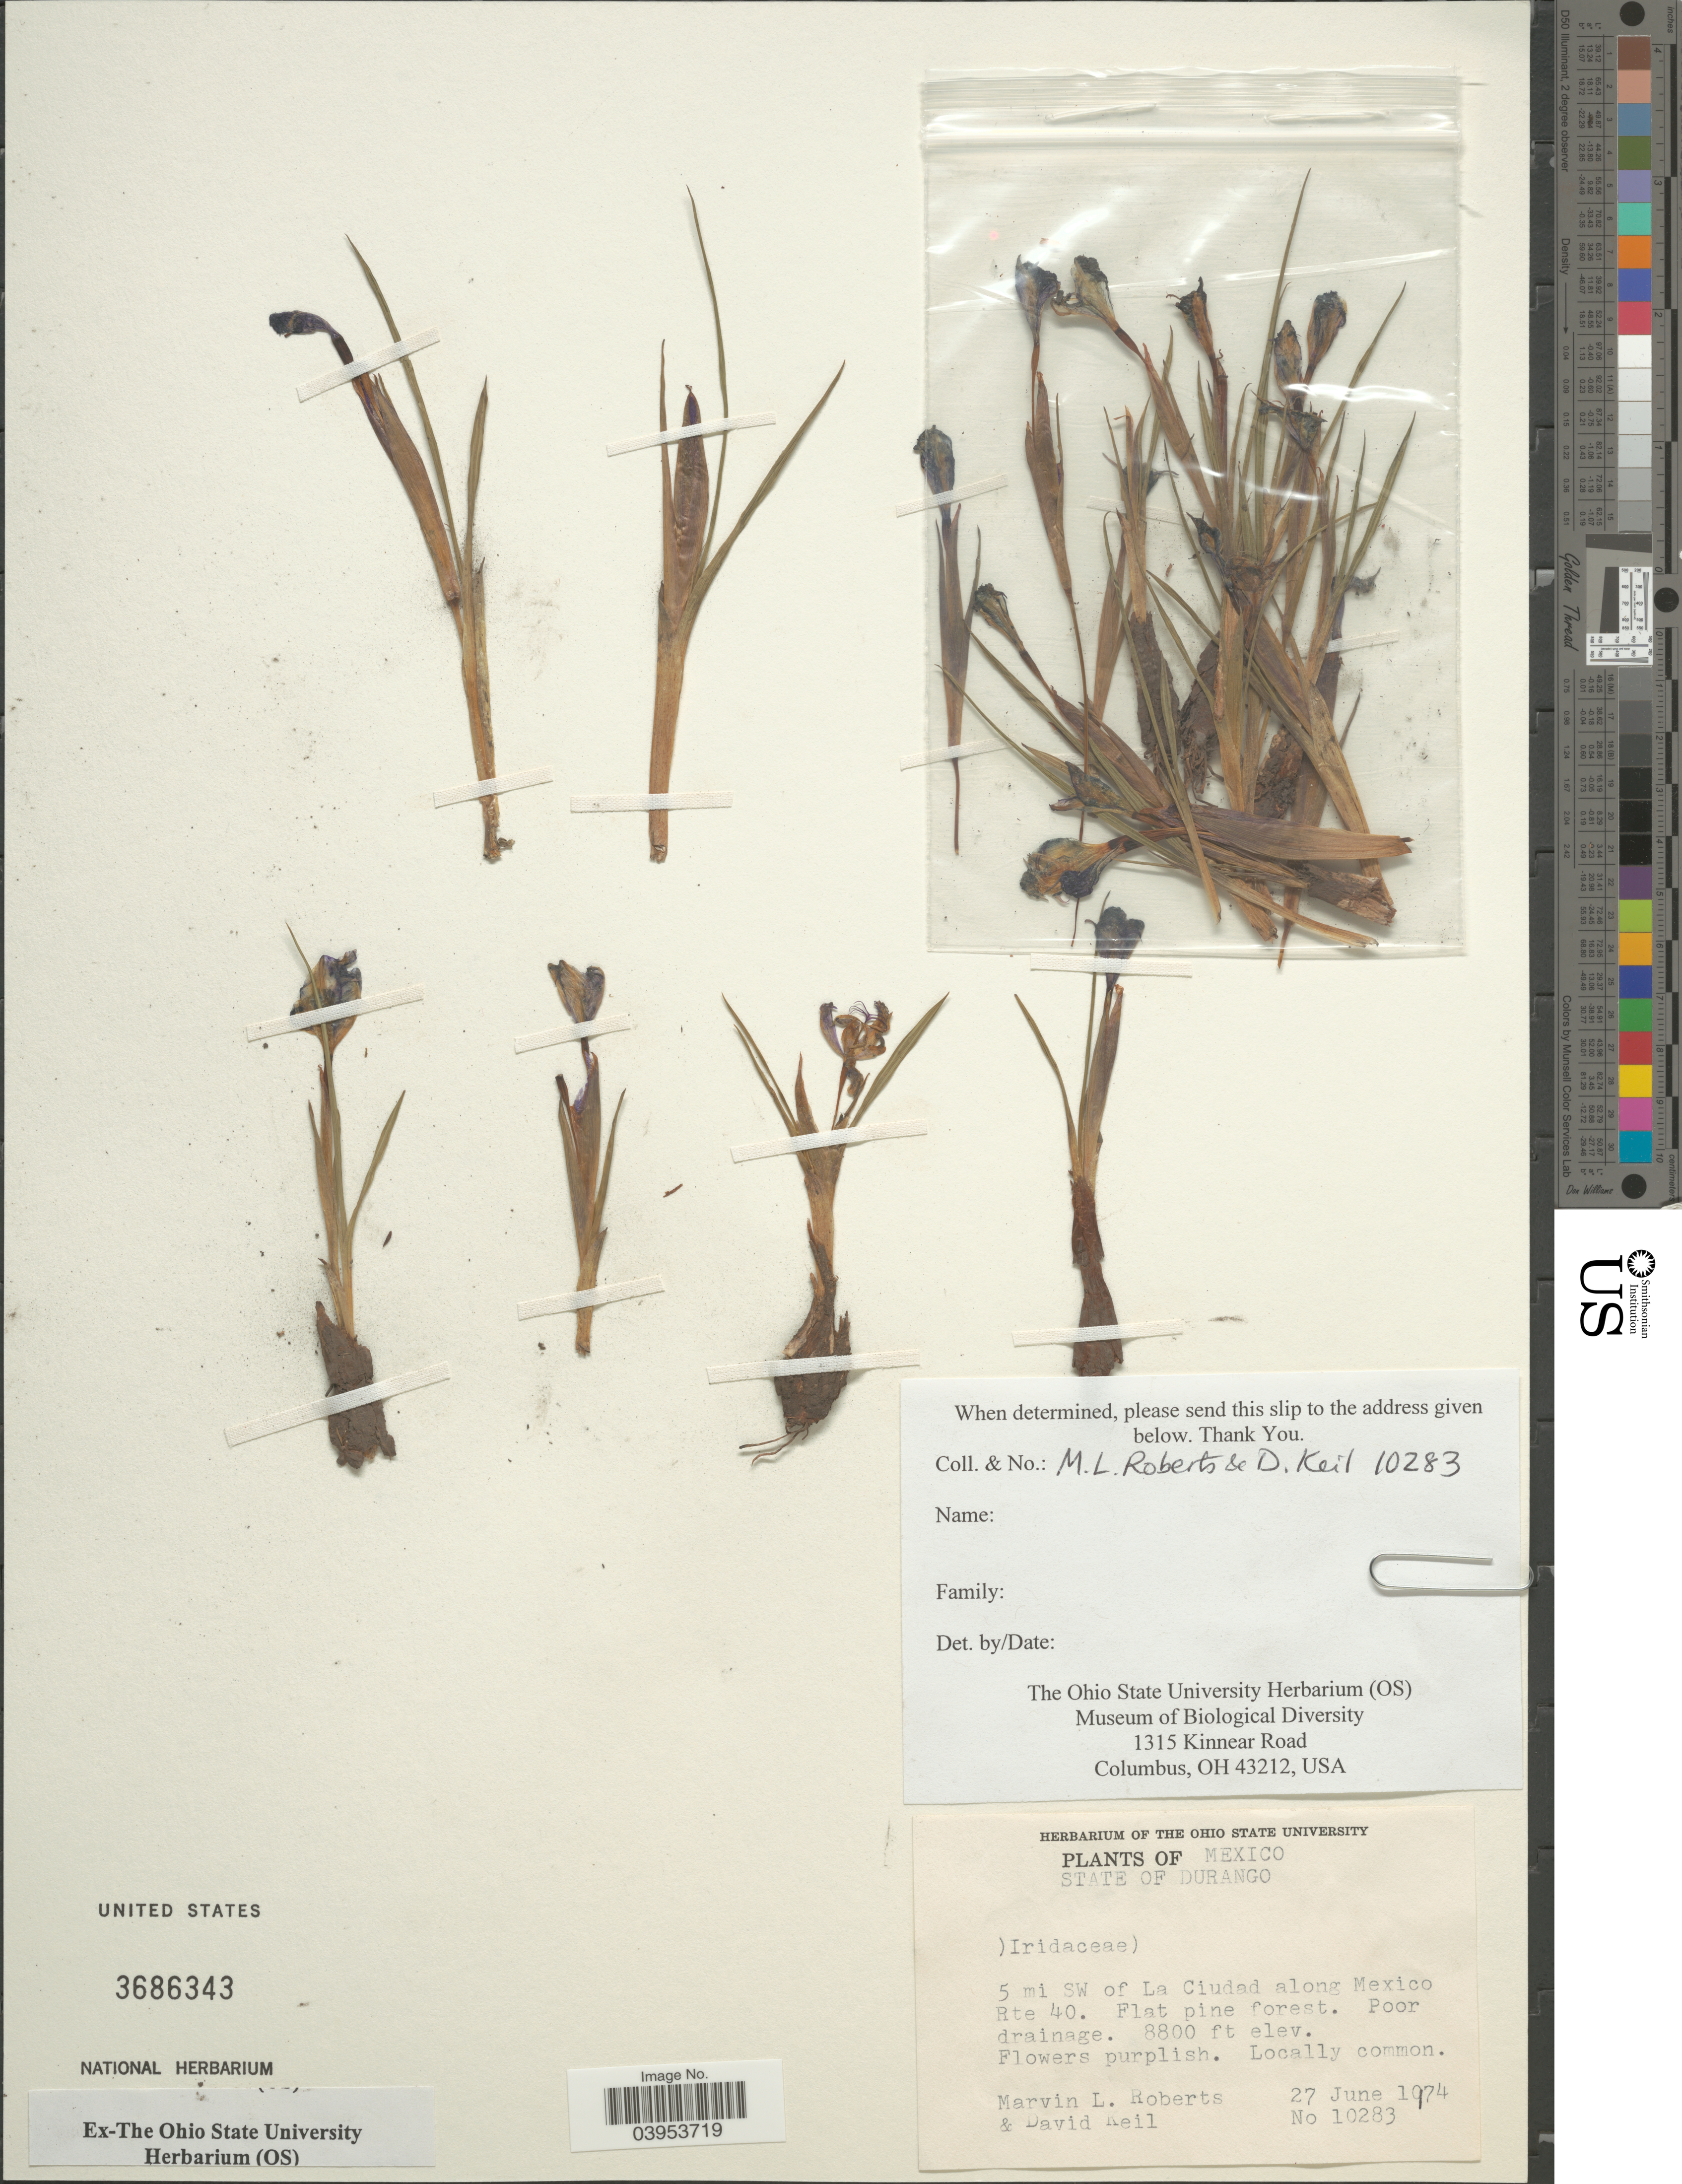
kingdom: Plantae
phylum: Tracheophyta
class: Liliopsida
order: Asparagales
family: Iridaceae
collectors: M. Roberts & D. J. Keil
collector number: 10283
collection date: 1974-06-27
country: Mexico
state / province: Durango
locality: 5 mi SW of La Ciudad along Mexico Rte 40.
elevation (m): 2682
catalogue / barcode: US 3686343